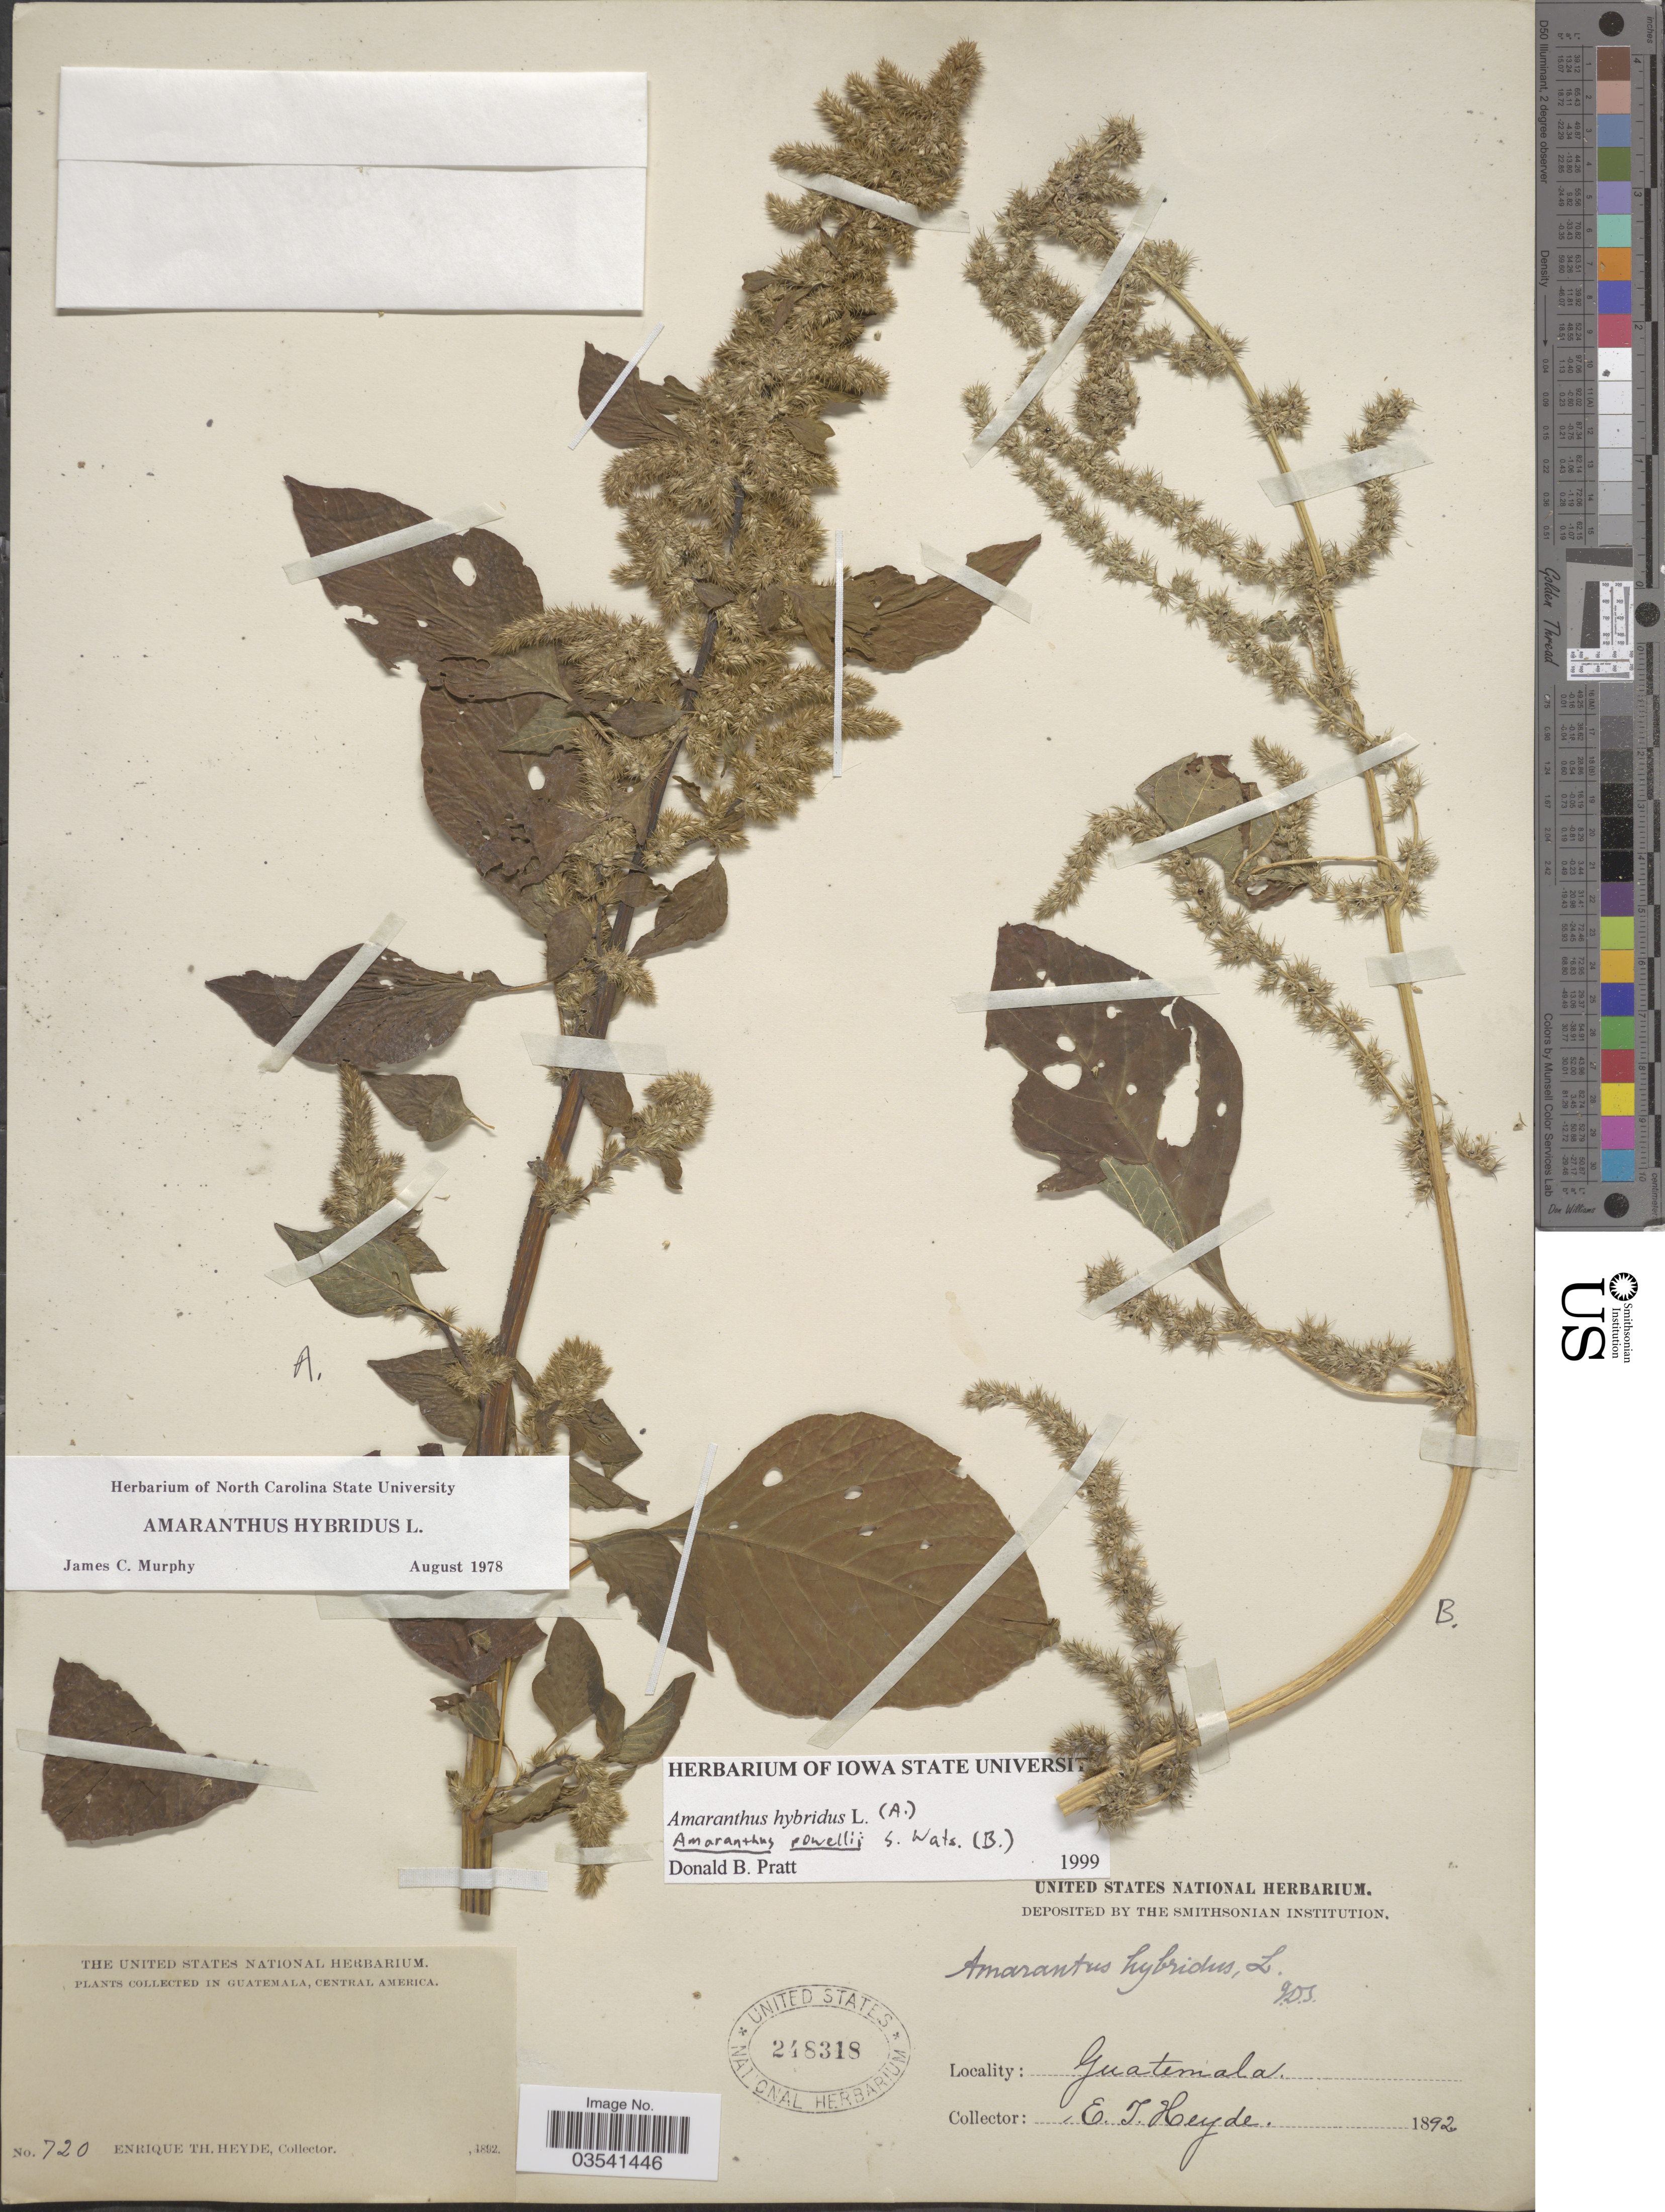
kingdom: Plantae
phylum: Tracheophyta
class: Magnoliopsida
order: Caryophyllales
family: Amaranthaceae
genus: Amaranthus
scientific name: Amaranthus hybridus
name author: L.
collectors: E. T. Heyde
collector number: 720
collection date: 1892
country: Guatemala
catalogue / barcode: US 248318